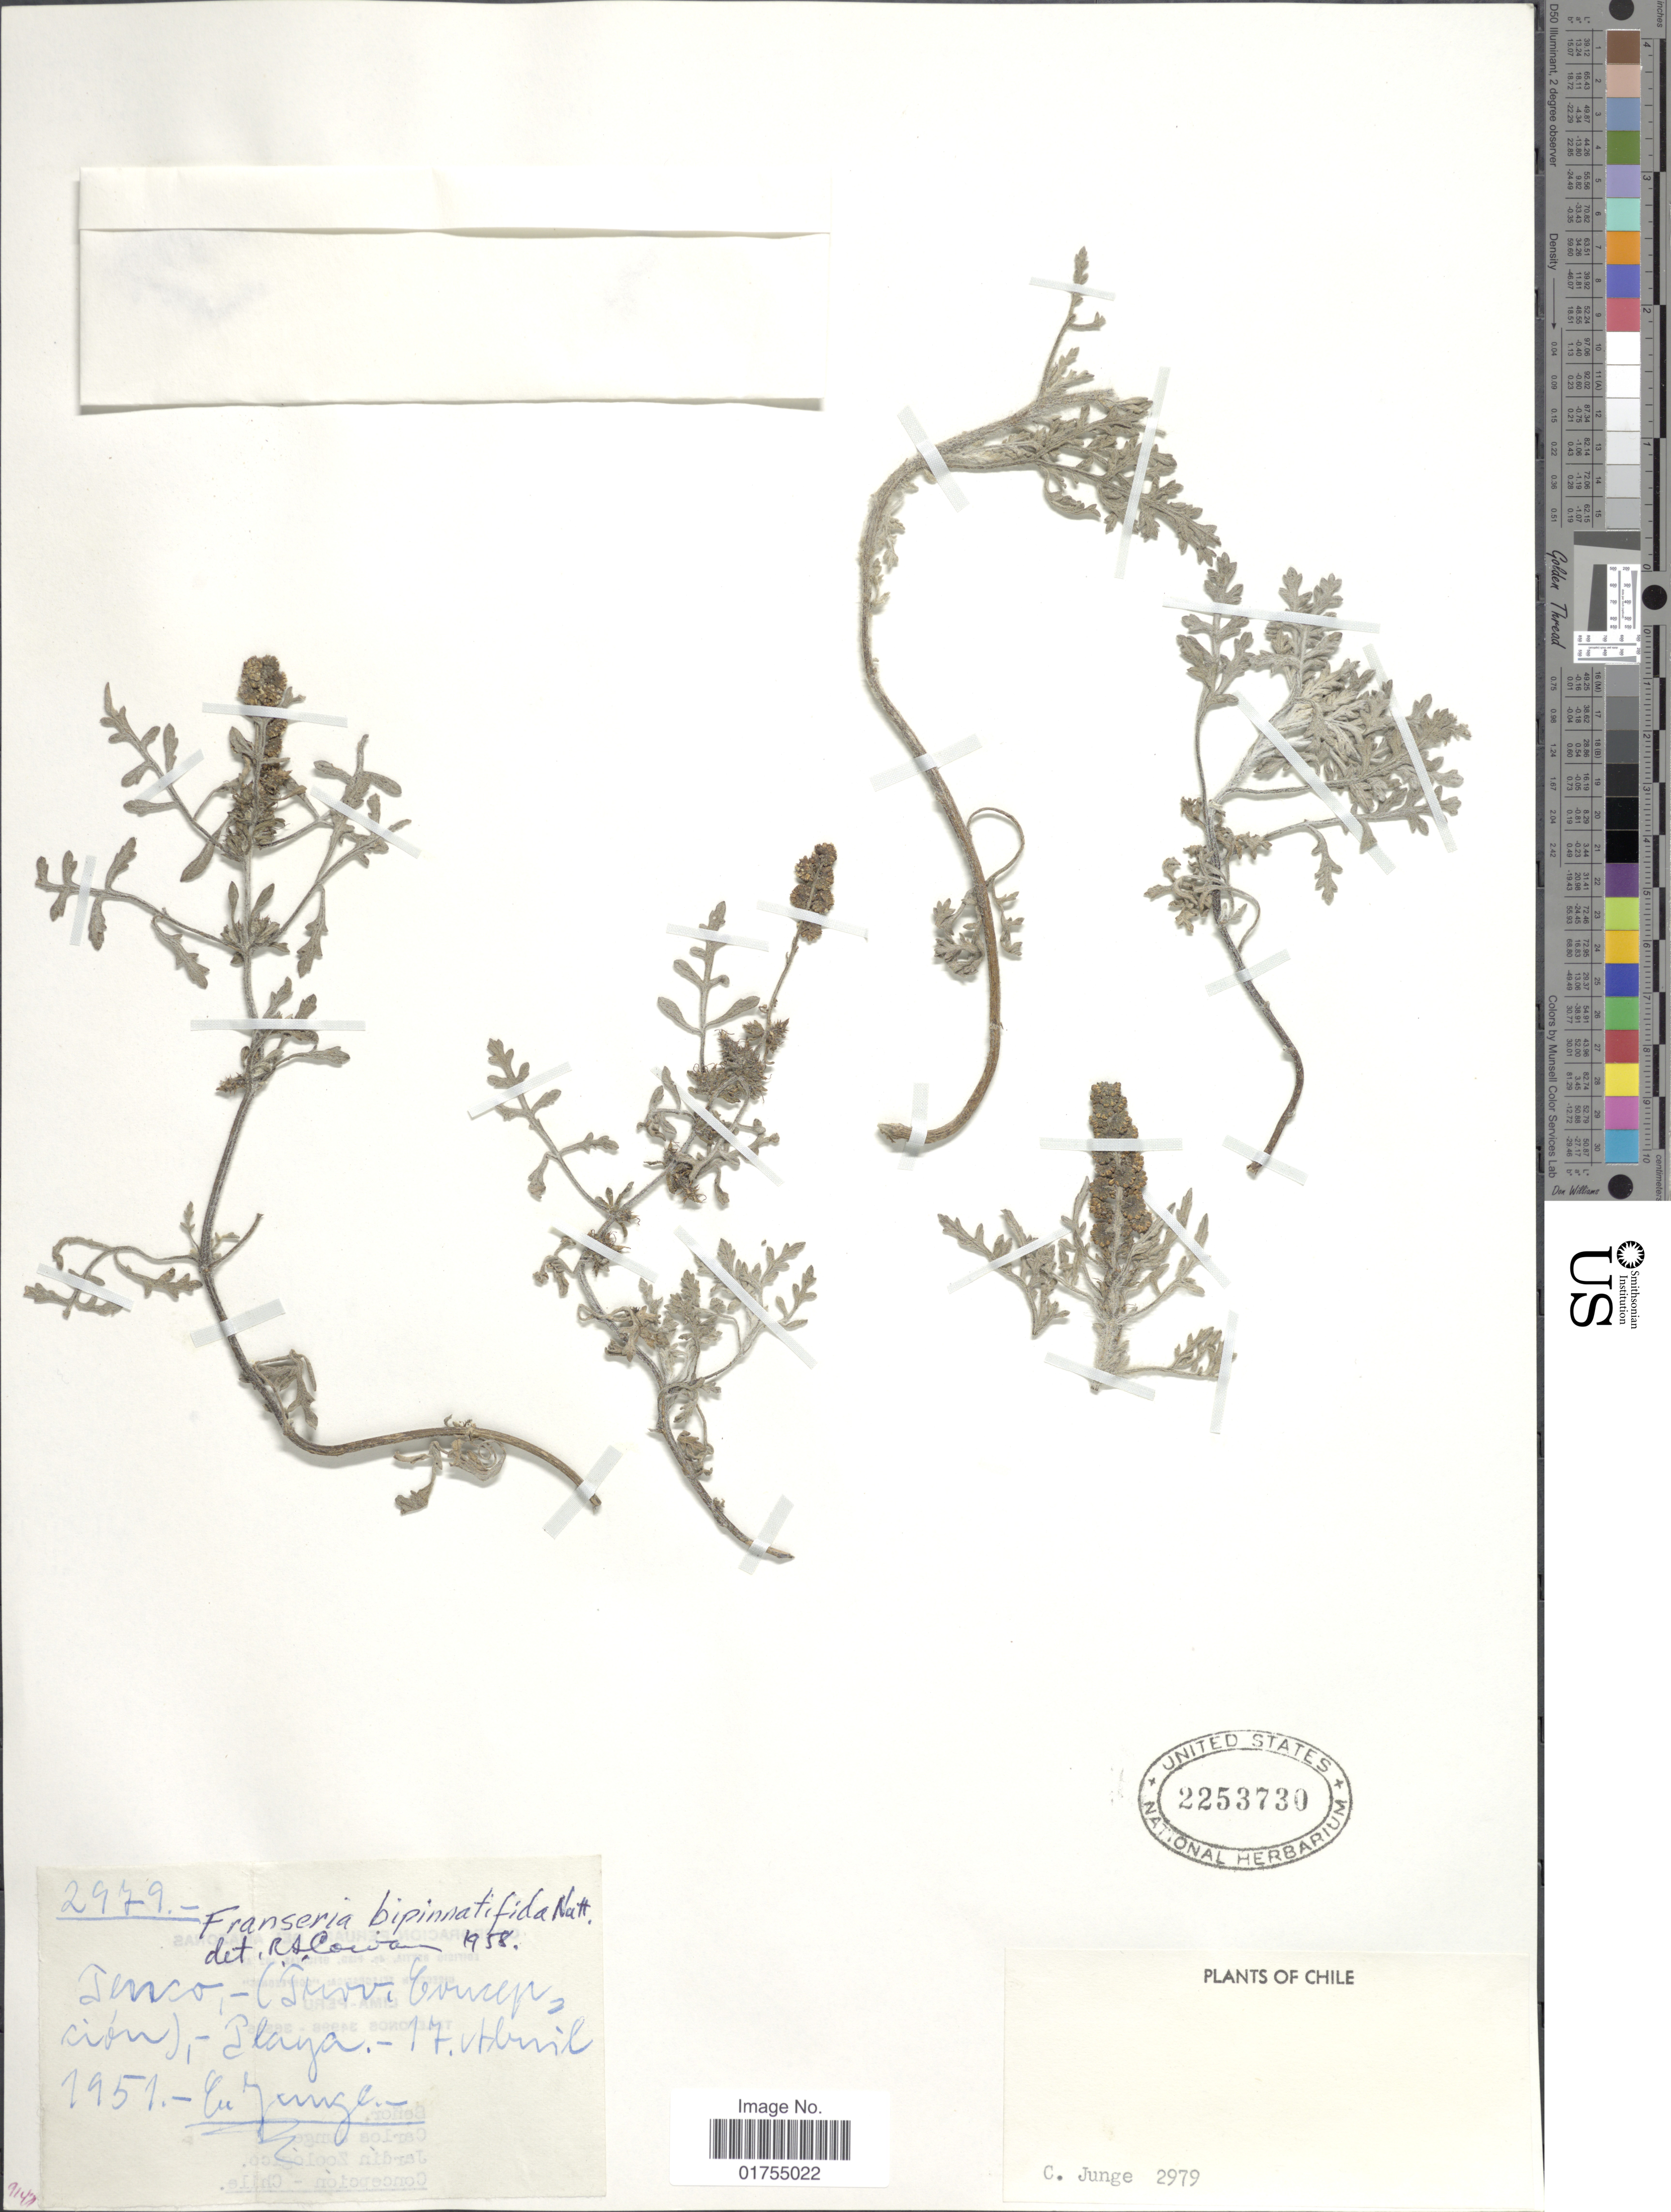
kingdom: Plantae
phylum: Tracheophyta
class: Magnoliopsida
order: Asterales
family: Asteraceae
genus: Franseria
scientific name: Franseria bipinnatifida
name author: (A. Gray) A. Gray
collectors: C. Junge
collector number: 2979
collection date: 1951-04-17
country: Chile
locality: Tenco (Prov. Concepcion), Playa.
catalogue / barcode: US 2253730